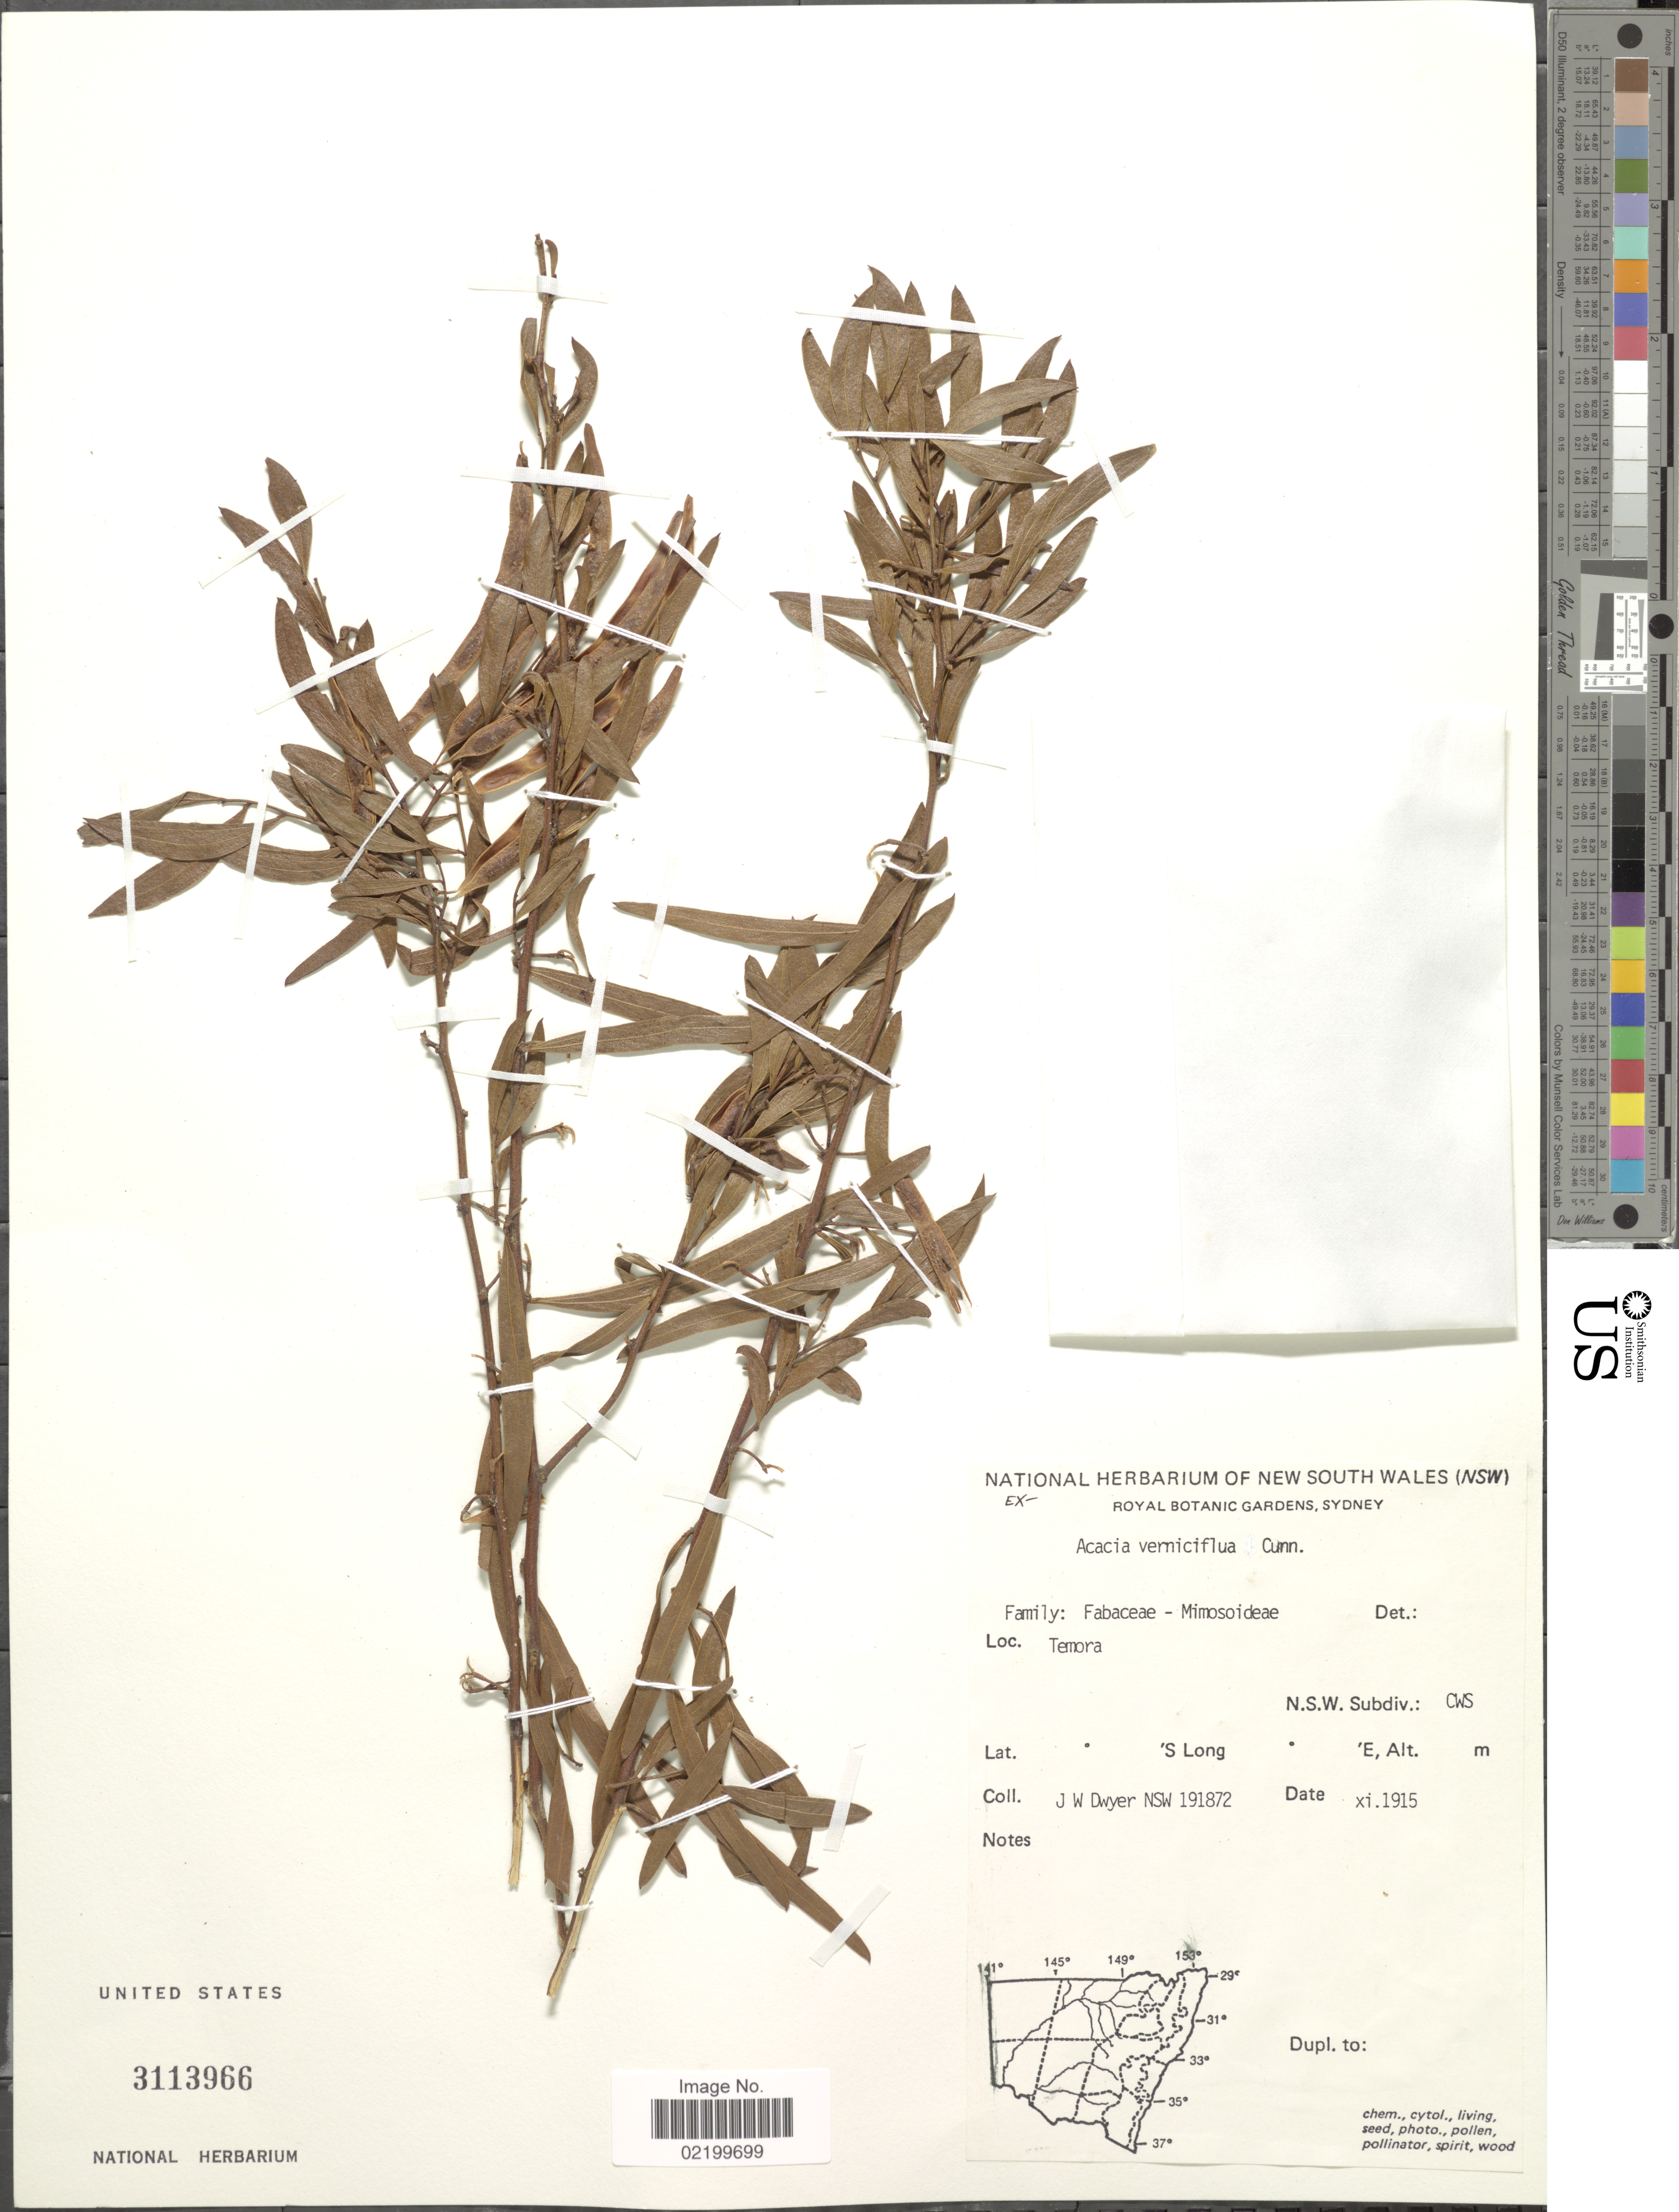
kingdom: Plantae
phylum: Tracheophyta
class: Magnoliopsida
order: Fabales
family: Fabaceae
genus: Acacia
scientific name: Acacia verniciflua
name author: A. Cunn.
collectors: J. Dwyer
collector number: NSW 191872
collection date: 1915-09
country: Australia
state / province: New South Wales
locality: Temora, N.S.W. Subdiv.: CWS.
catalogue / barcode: US 3113966